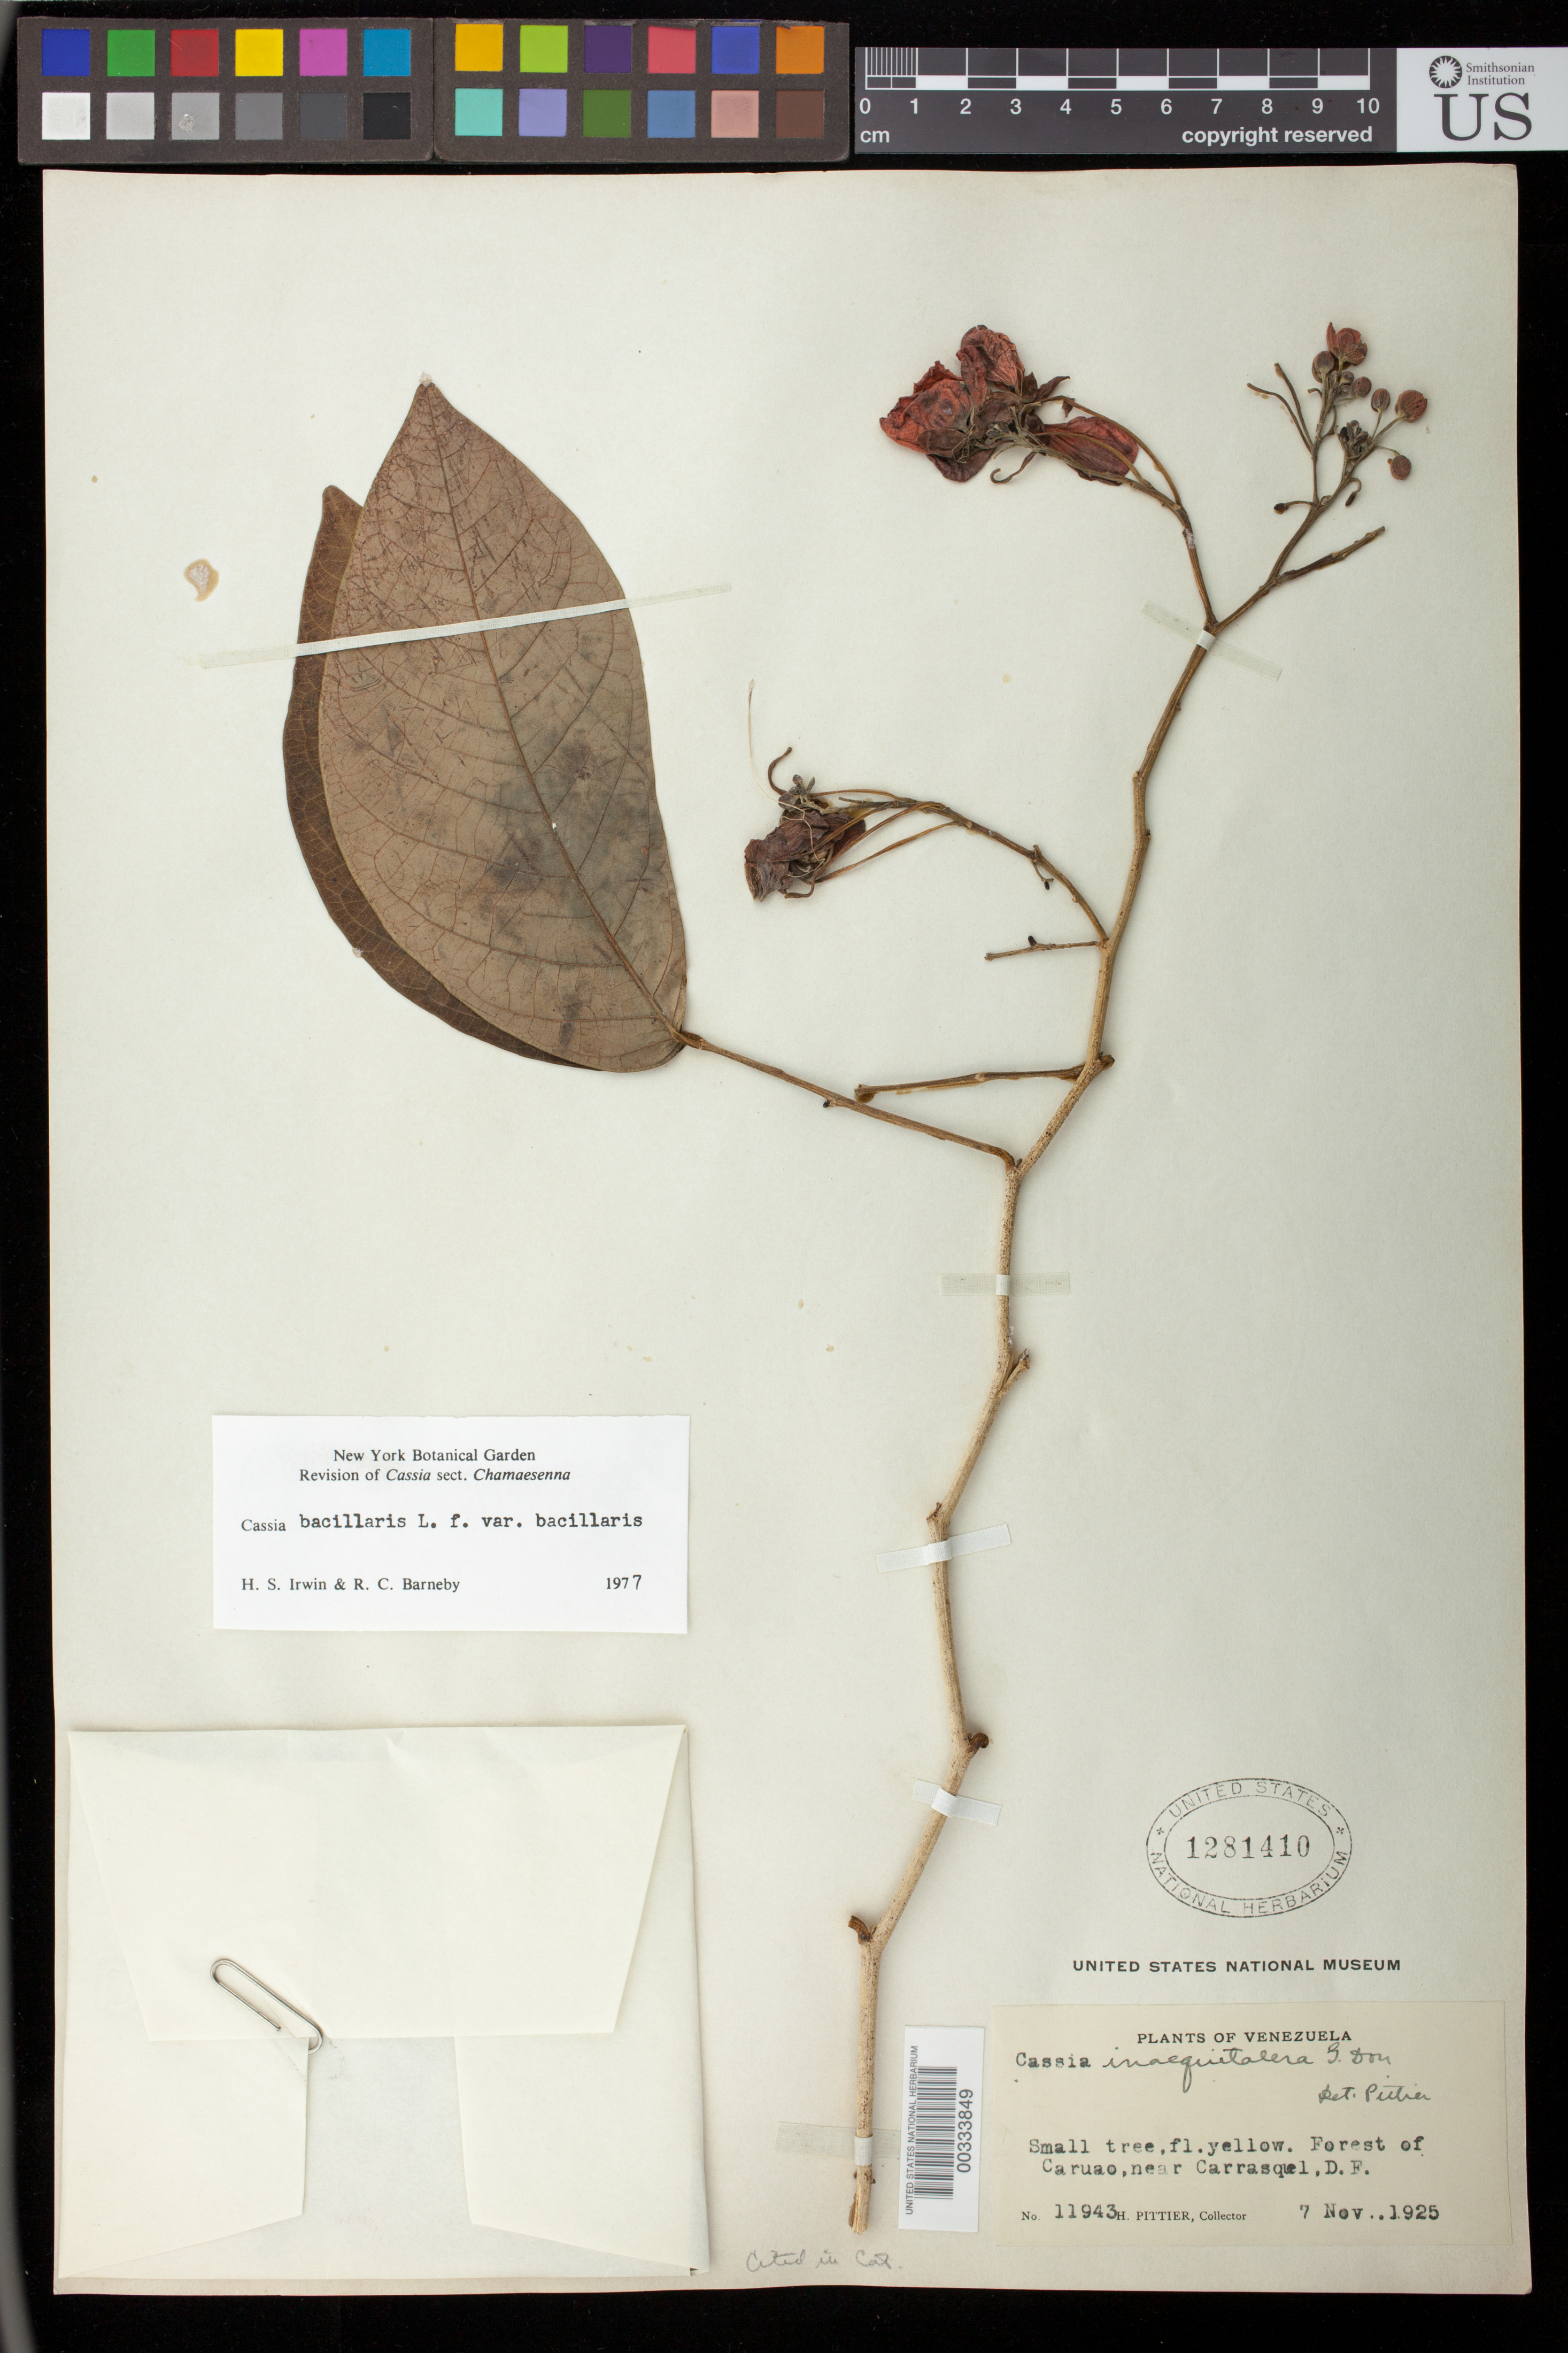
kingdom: Plantae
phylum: Tracheophyta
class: Magnoliopsida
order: Fabales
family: Fabaceae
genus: Senna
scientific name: Senna bacillaris var. bacillaris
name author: (L. f.) H.S. Irwin & Barneby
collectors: H. F. Pittier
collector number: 11943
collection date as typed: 07 Nov 1925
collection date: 1925-11-07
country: Venezuela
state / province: Distrito Federal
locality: Forest of caruao, near carrasquel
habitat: Forest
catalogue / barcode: US 1281410